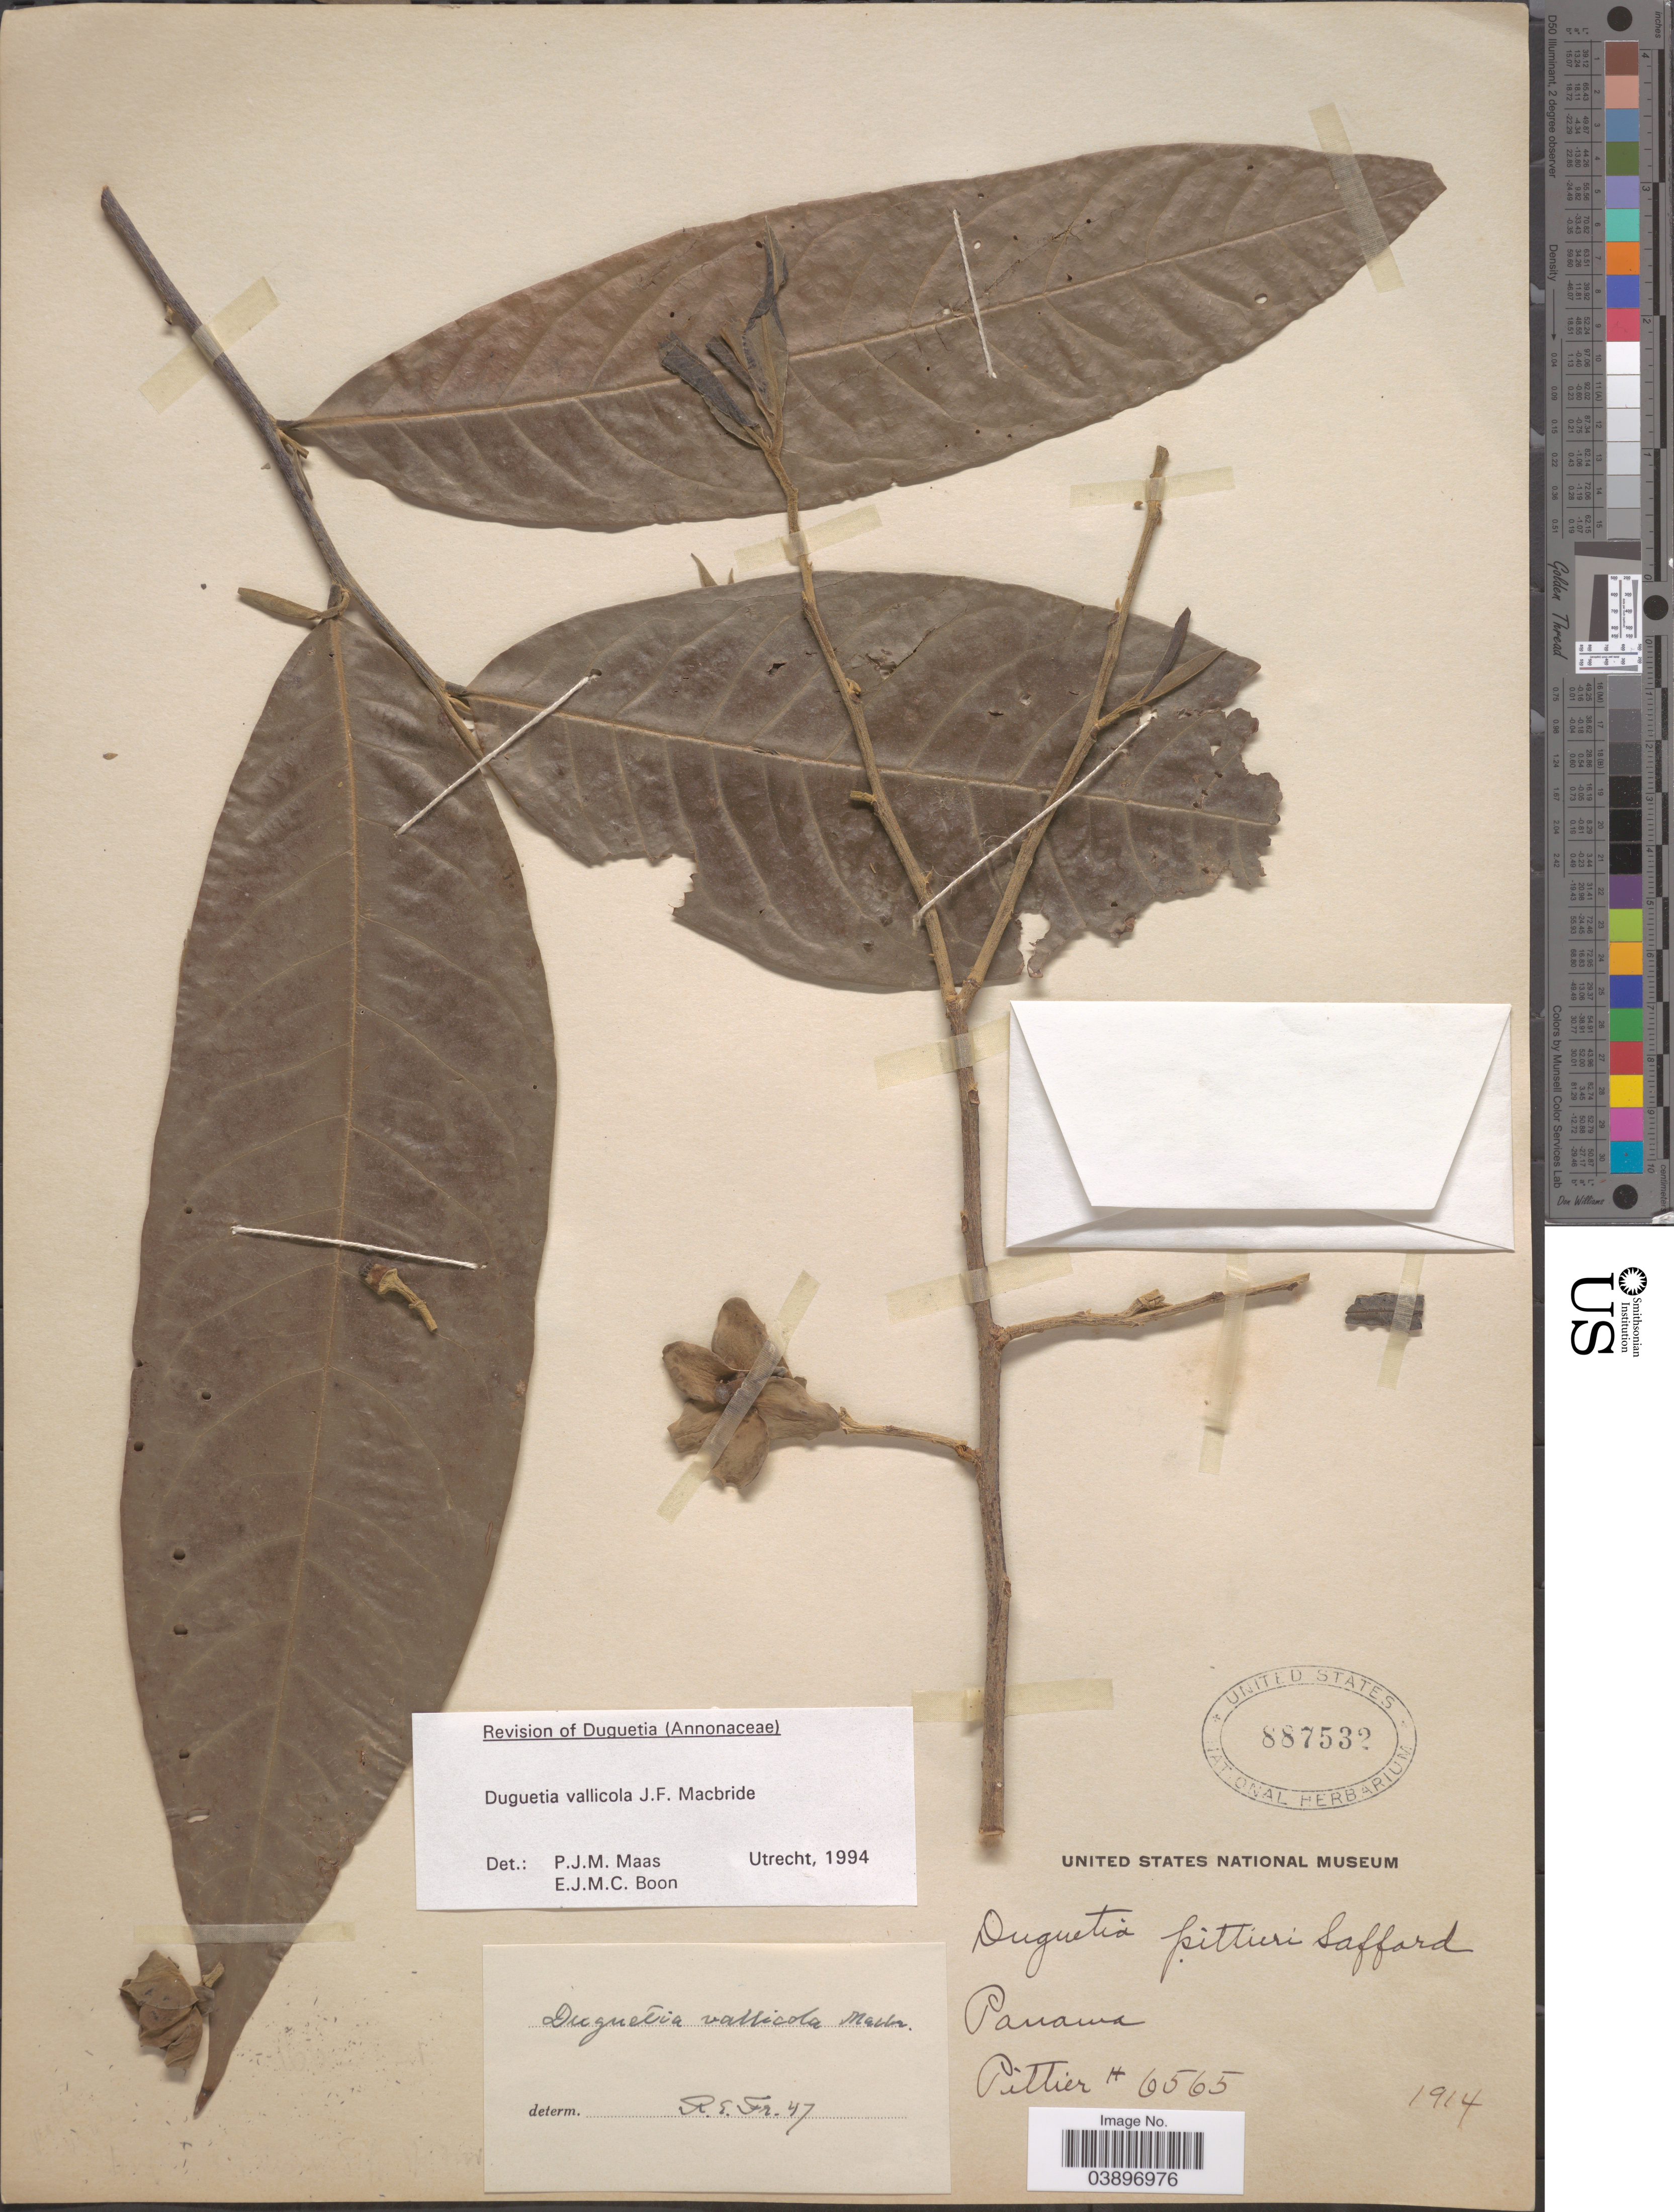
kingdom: Plantae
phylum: Tracheophyta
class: Magnoliopsida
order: Magnoliales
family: Annonaceae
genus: Duguetia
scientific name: Duguetia vallicola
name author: J.F. Macbr.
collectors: H. F. Pittier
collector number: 6565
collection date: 1914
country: Panama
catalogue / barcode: US 887532